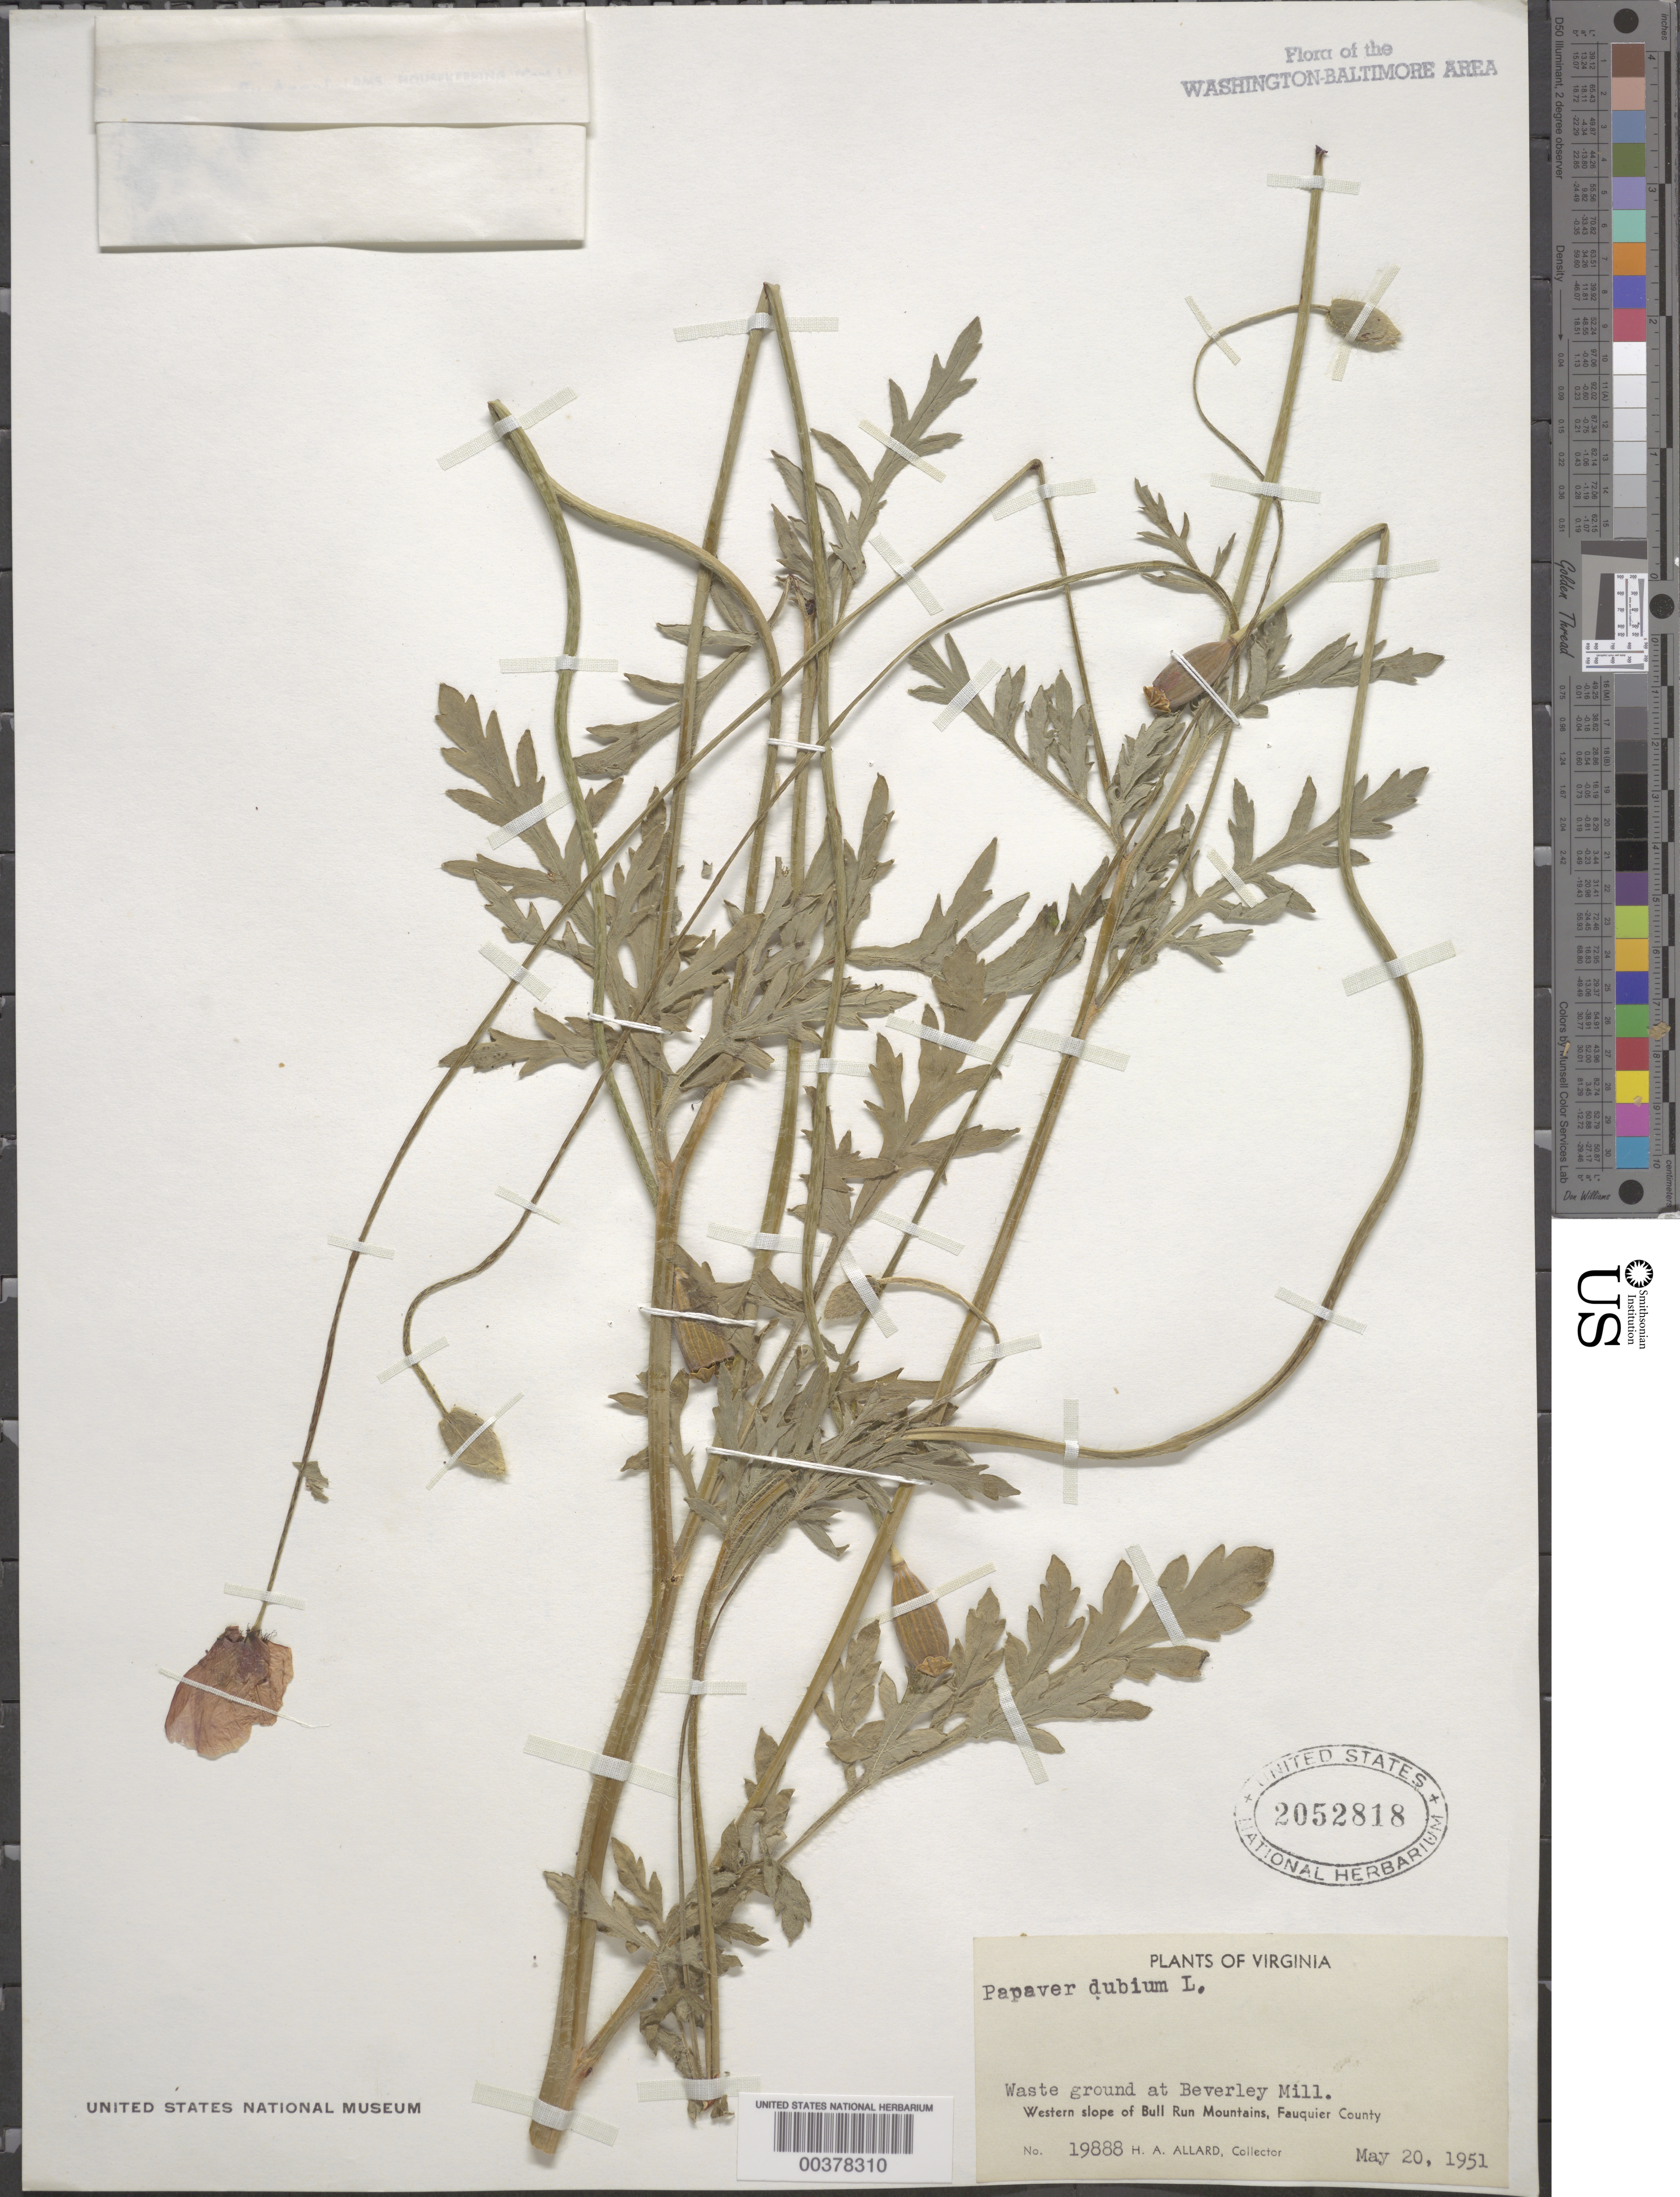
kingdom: Plantae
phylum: Tracheophyta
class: Magnoliopsida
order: Ranunculales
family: Papaveraceae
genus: Papaver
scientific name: Papaver dubium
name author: L.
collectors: H. A. Allard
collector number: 19888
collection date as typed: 20 May 1951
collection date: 1951-05-20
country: United States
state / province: Virginia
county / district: Fauquier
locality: Beverley Mill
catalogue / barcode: US 2052818